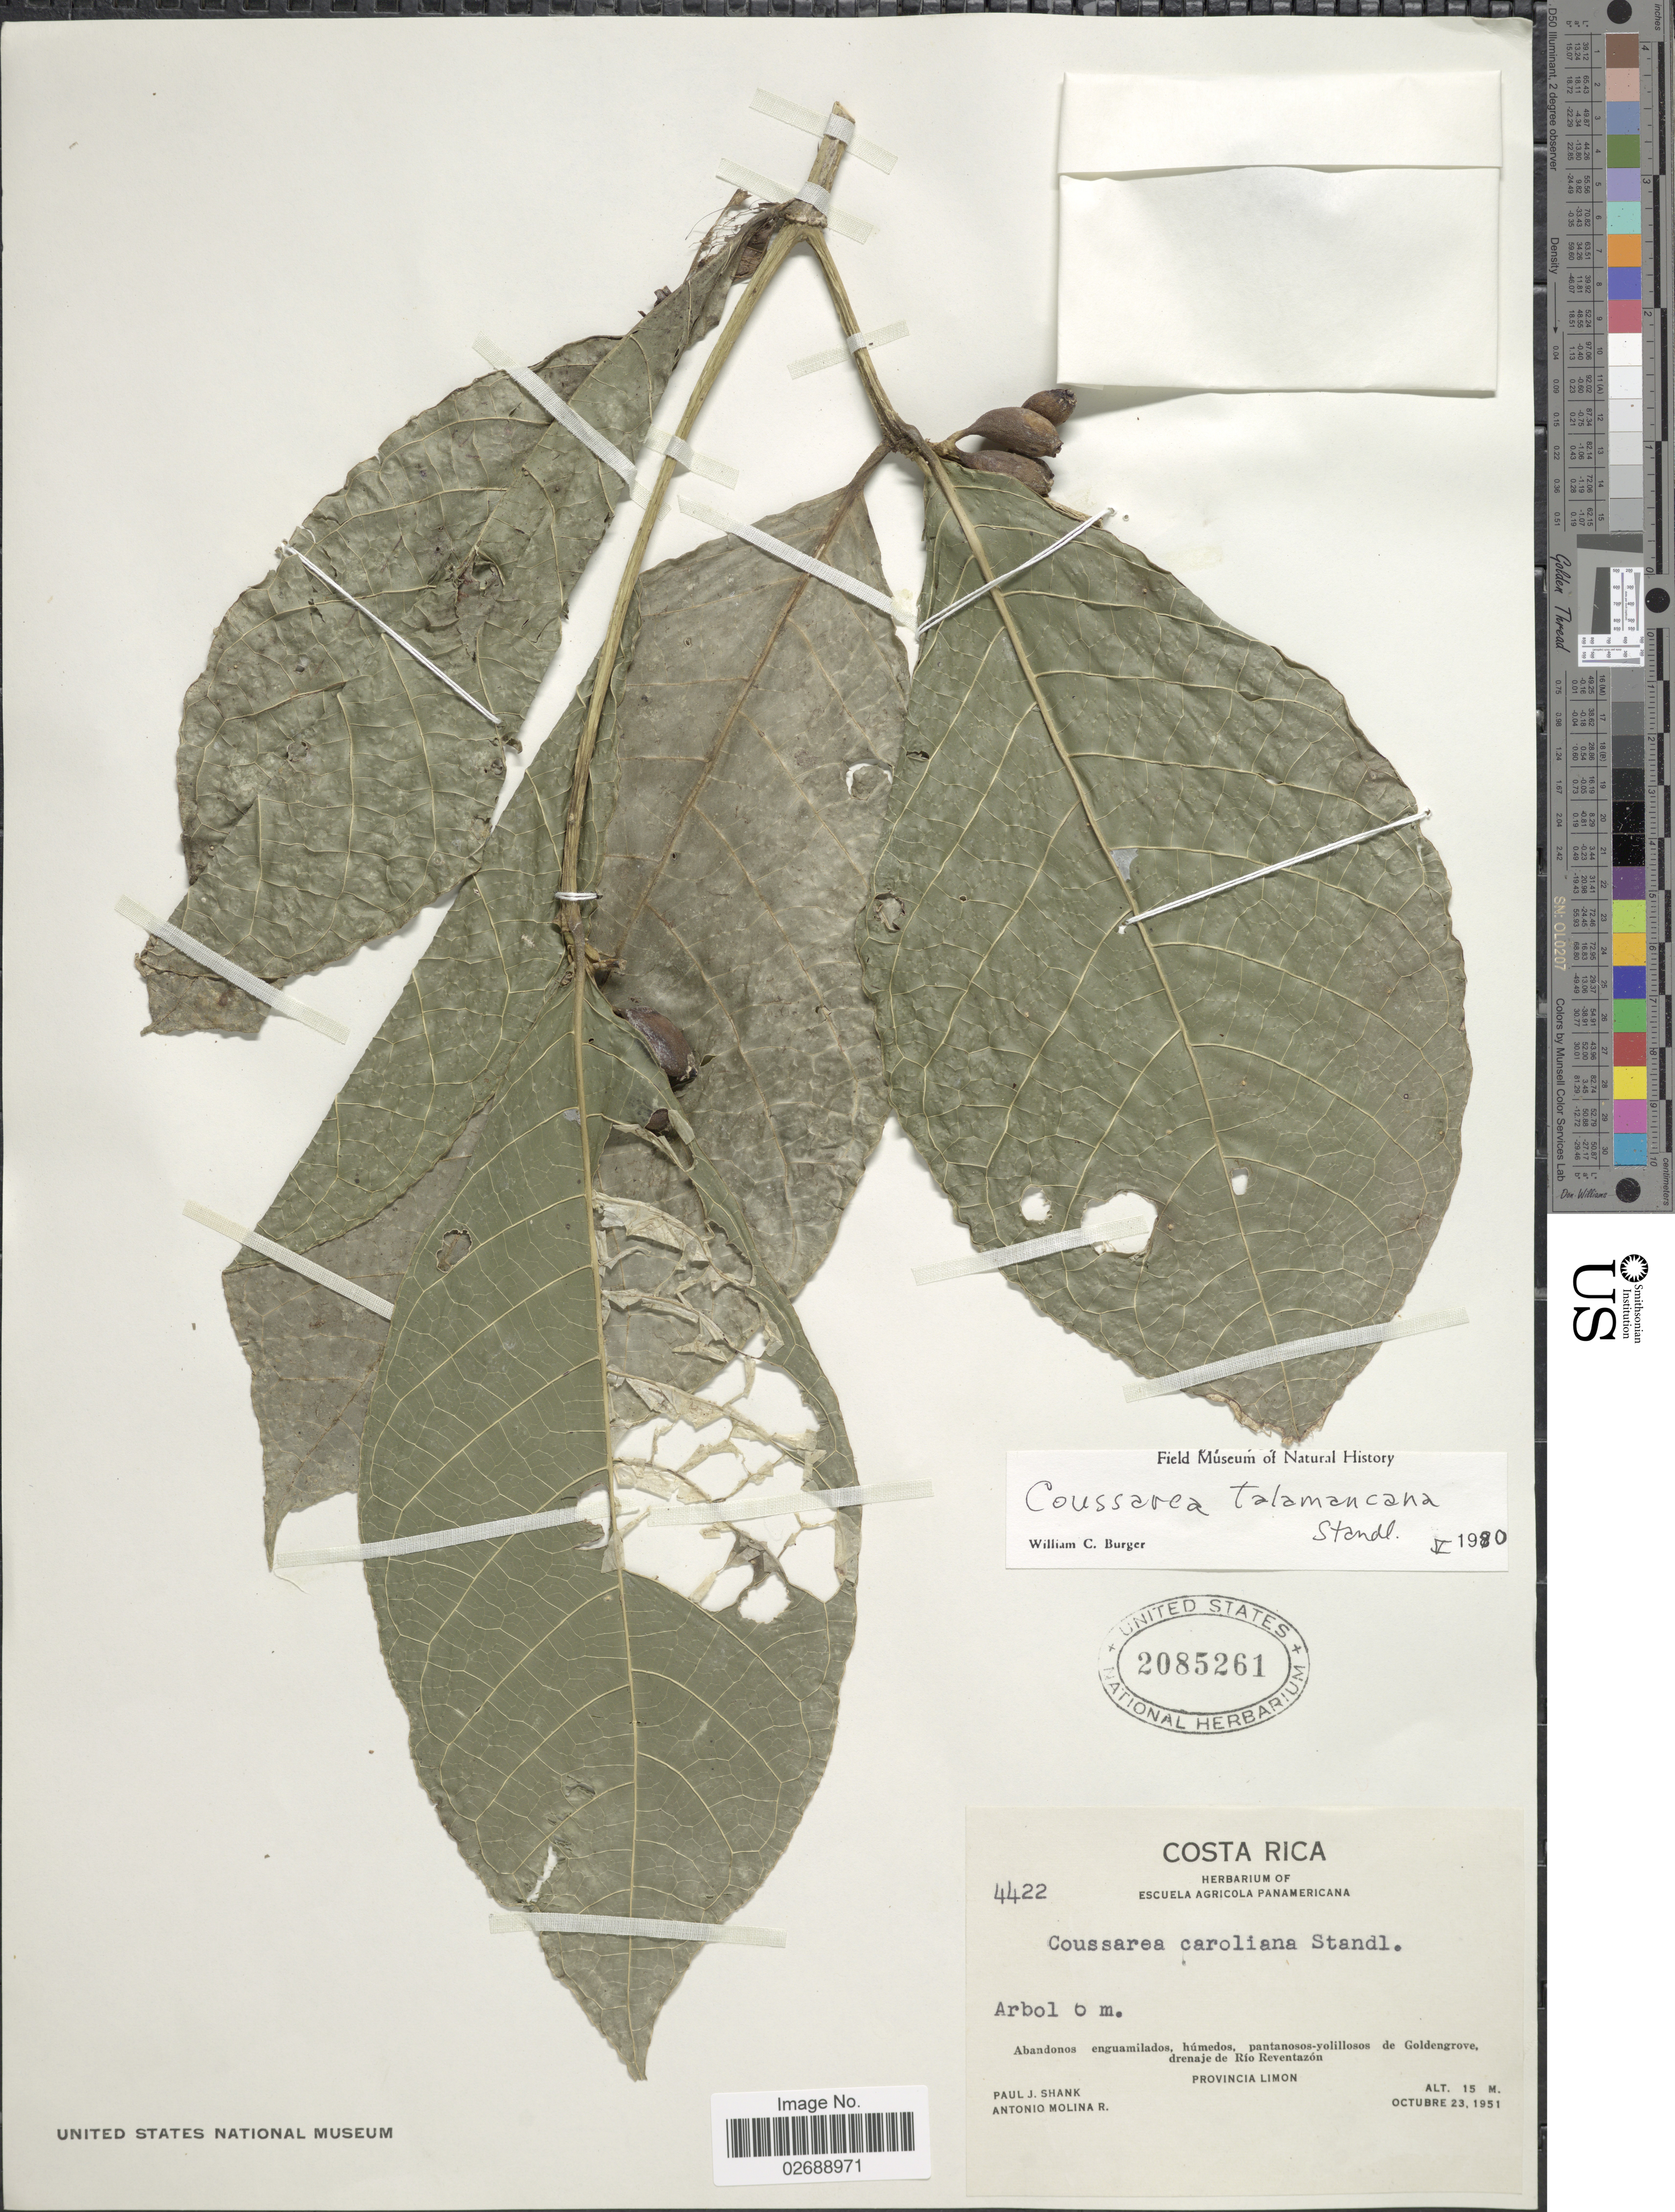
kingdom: Plantae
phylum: Tracheophyta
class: Magnoliopsida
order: Gentianales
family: Rubiaceae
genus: Coussarea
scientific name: Coussarea talamancana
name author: Standl.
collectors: P. J. Shank & A. Molina R.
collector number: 4422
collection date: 1951-10-23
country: Costa Rica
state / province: Limón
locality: Abandonos enguamilados, humedos, pantanosos-yolillosos de Goldengrove, drenaje de Rio Reventazon.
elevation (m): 15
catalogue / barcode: US 2085261